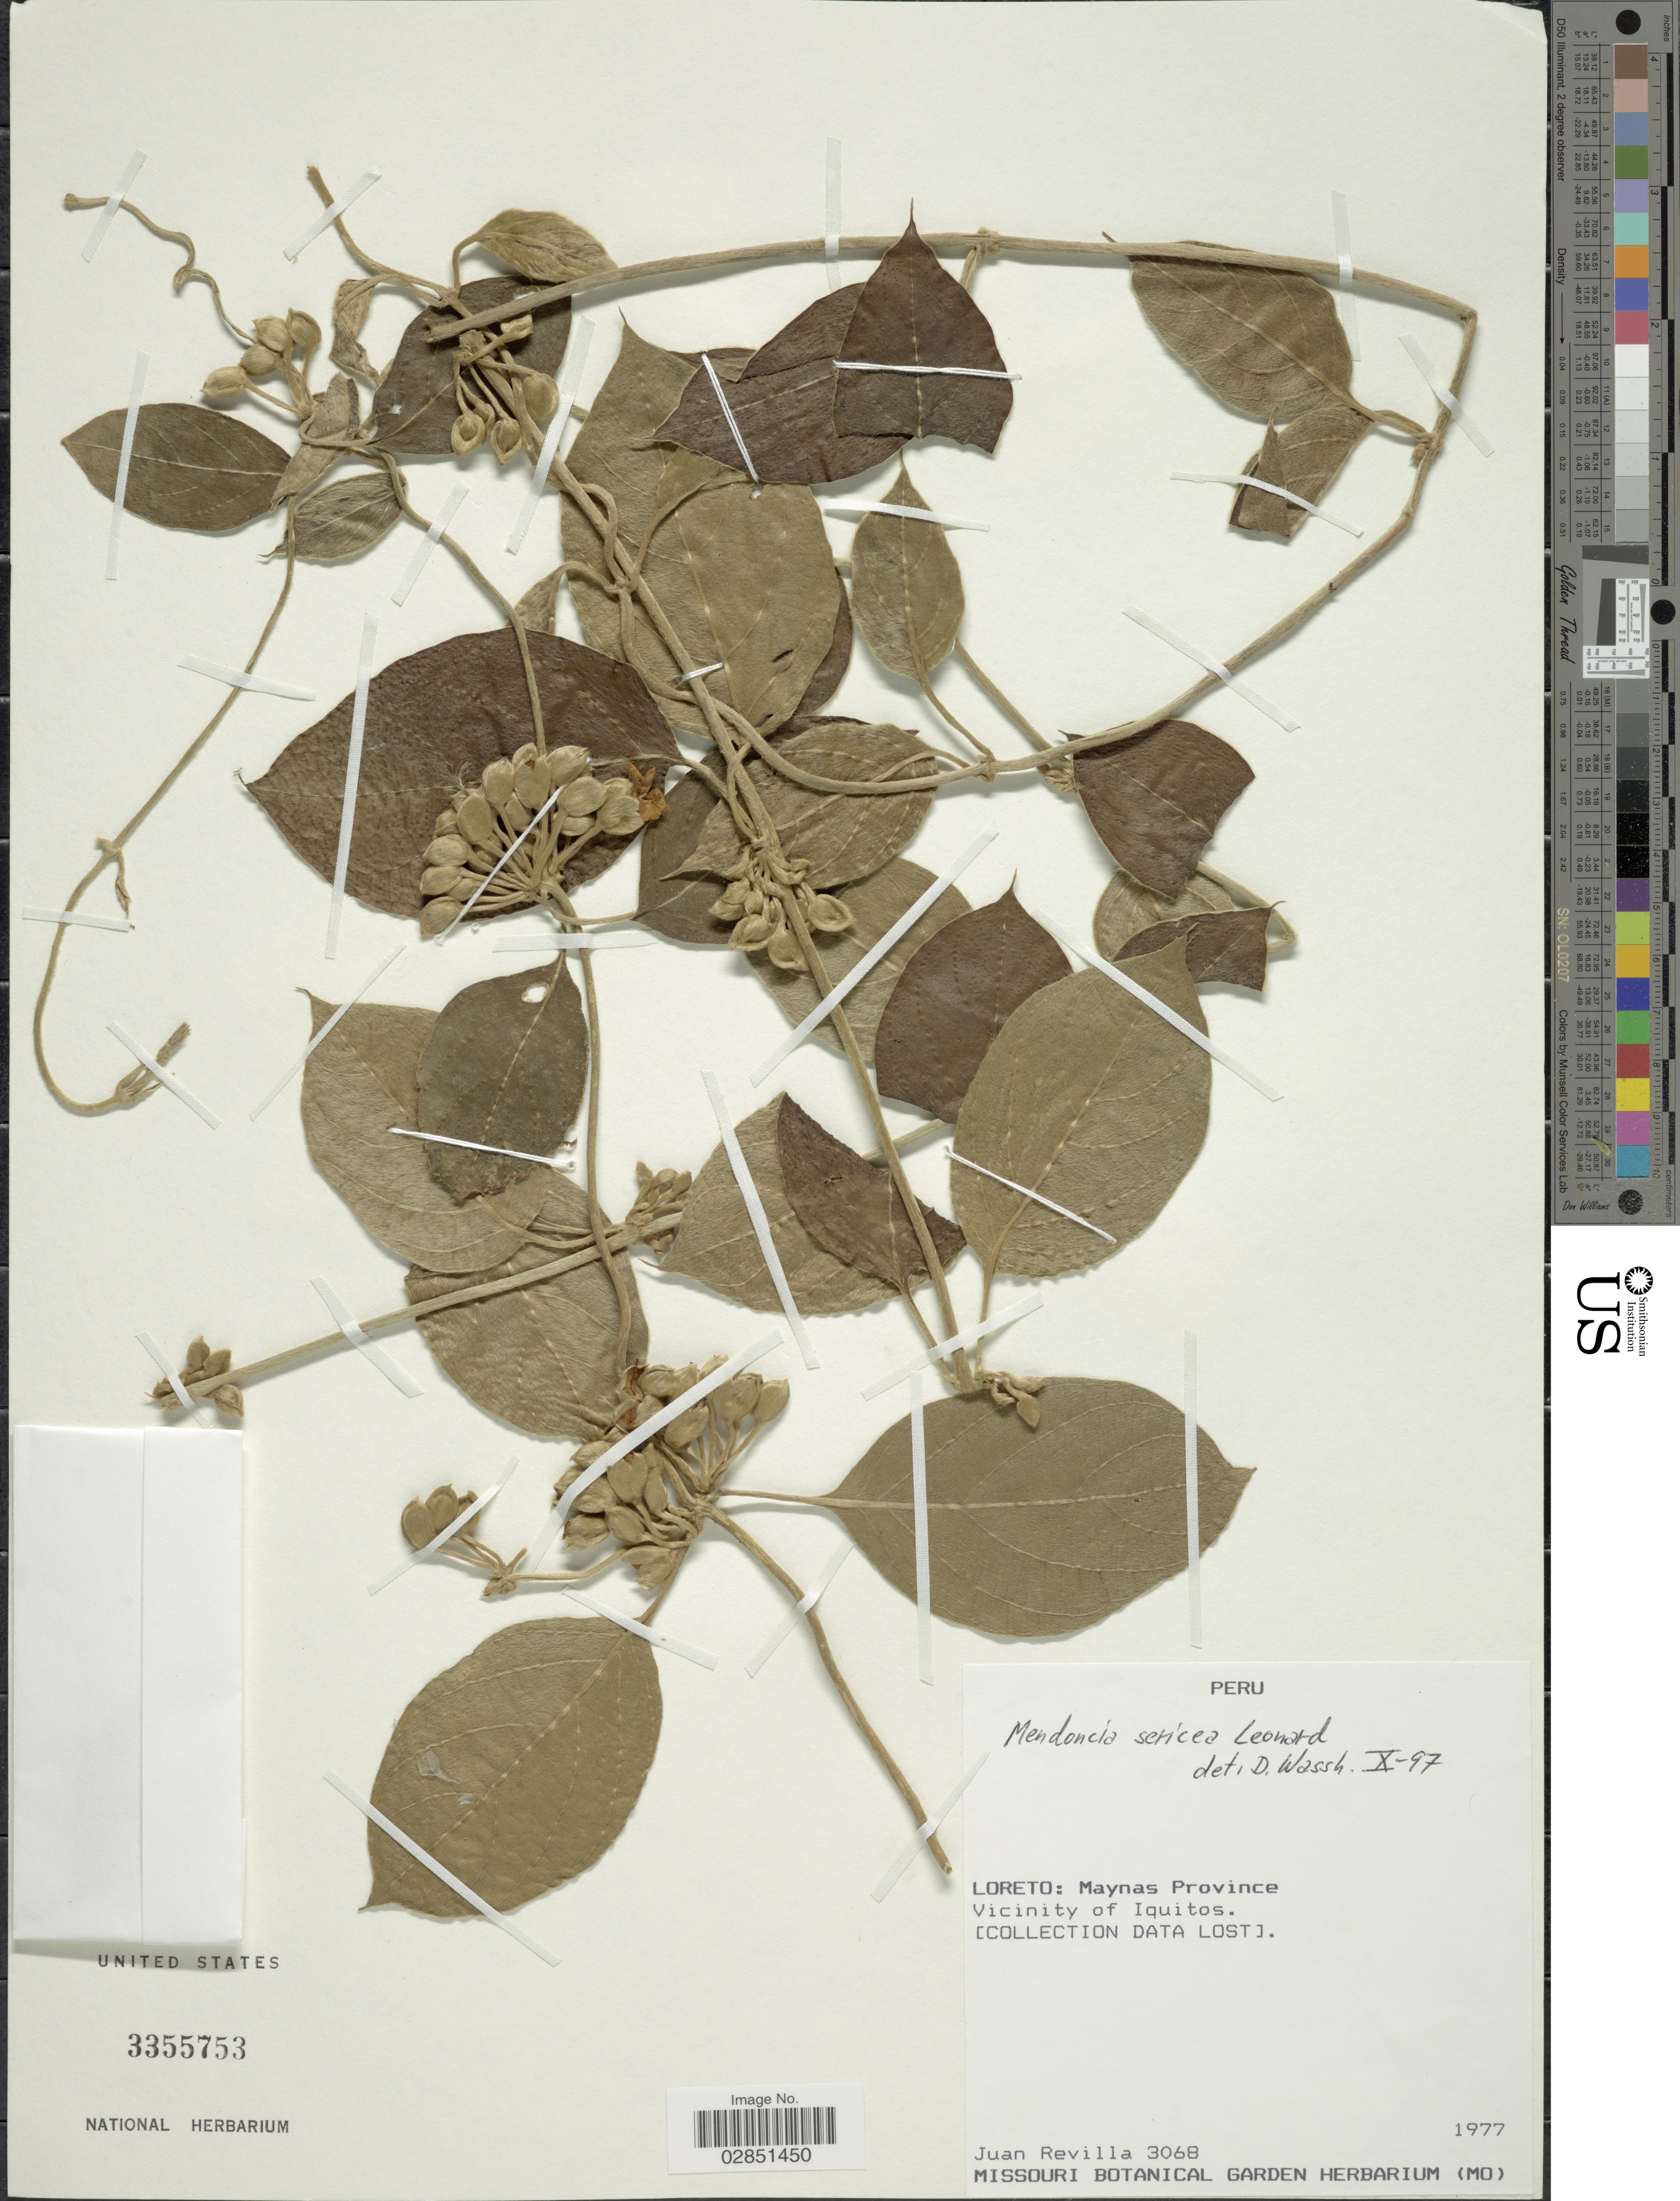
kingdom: Plantae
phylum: Tracheophyta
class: Magnoliopsida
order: Lamiales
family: Acanthaceae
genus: Mendoncia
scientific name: Mendoncia sericea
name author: Leonard ex Wassh.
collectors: J. Revilla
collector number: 3068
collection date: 1977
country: Peru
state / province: Loreto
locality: Maynas Province. Vicinity of Iquitos.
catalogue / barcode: US 3355753